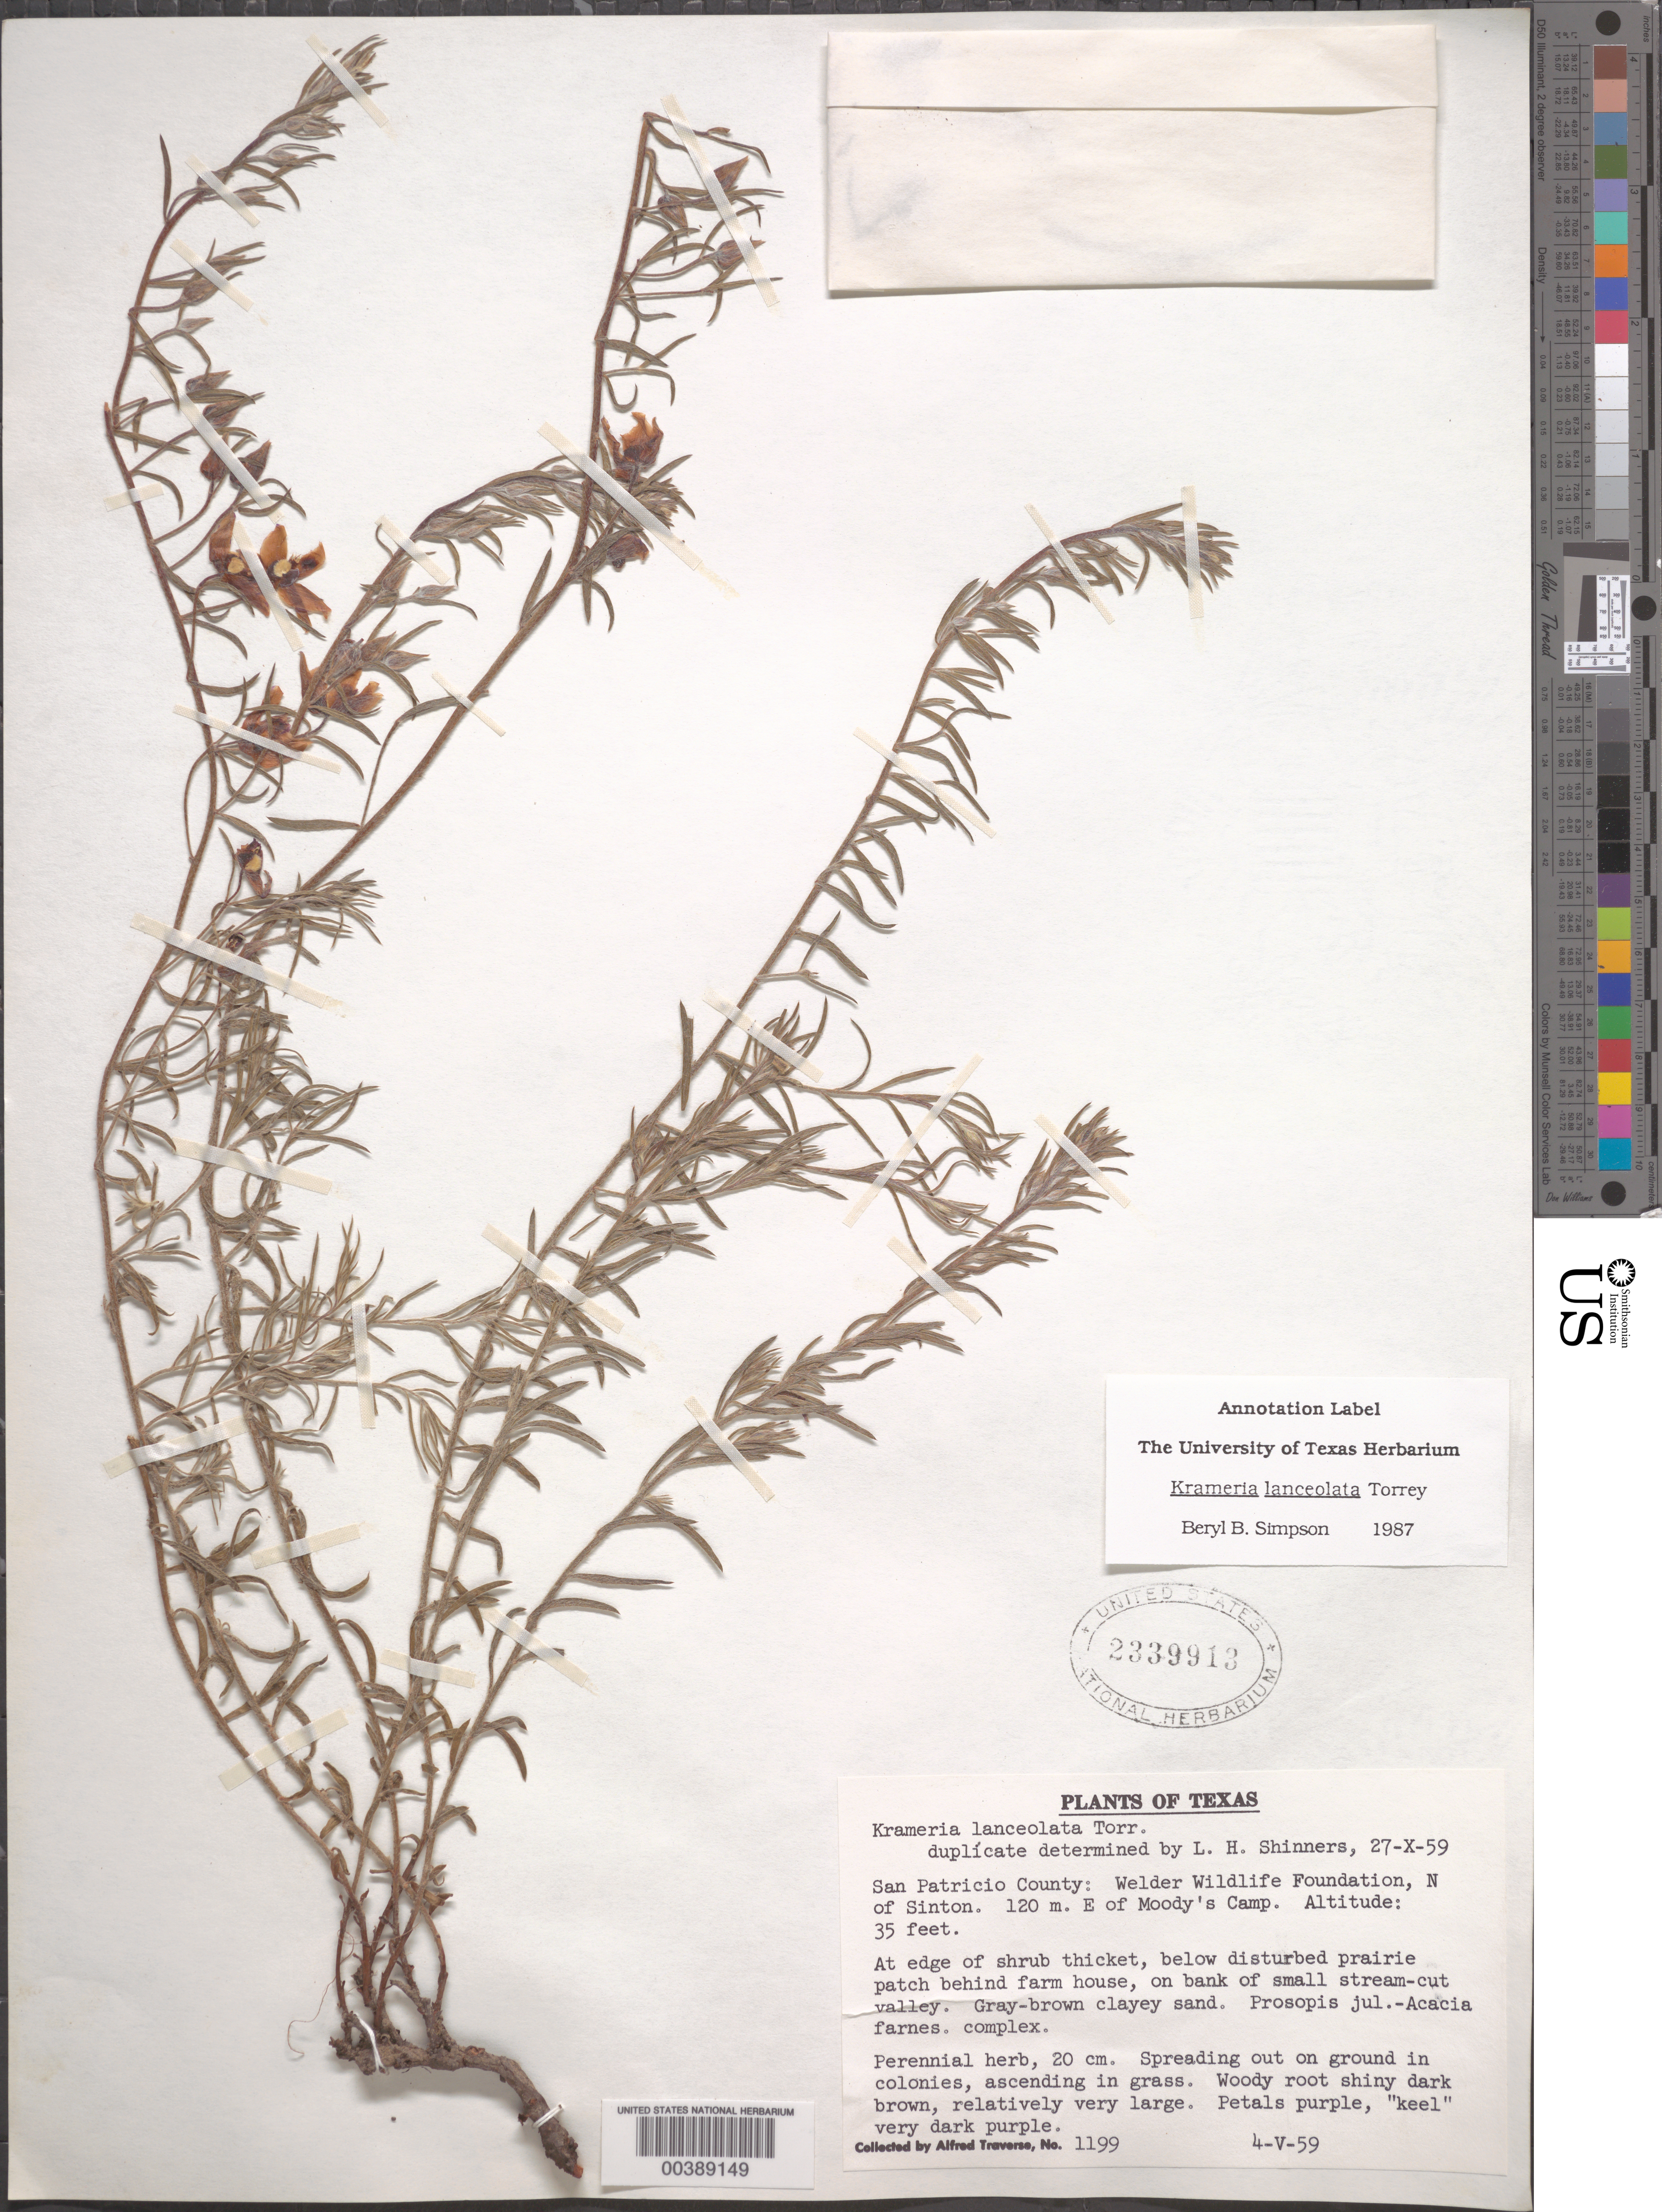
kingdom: Plantae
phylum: Tracheophyta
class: Magnoliopsida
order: Zygophyllales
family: Krameriaceae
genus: Krameria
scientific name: Krameria lanceolata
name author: Torr.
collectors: A. Traverse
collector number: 1199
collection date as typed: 04 May 1959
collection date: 1959-05-04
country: United States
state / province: Texas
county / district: San Patricio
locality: Welder wildlife foundation, n of sinton; 120 m e of moody's camp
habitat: At edge of shrub thicket, on bank of small stream-cut valley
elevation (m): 11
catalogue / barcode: US 2339913